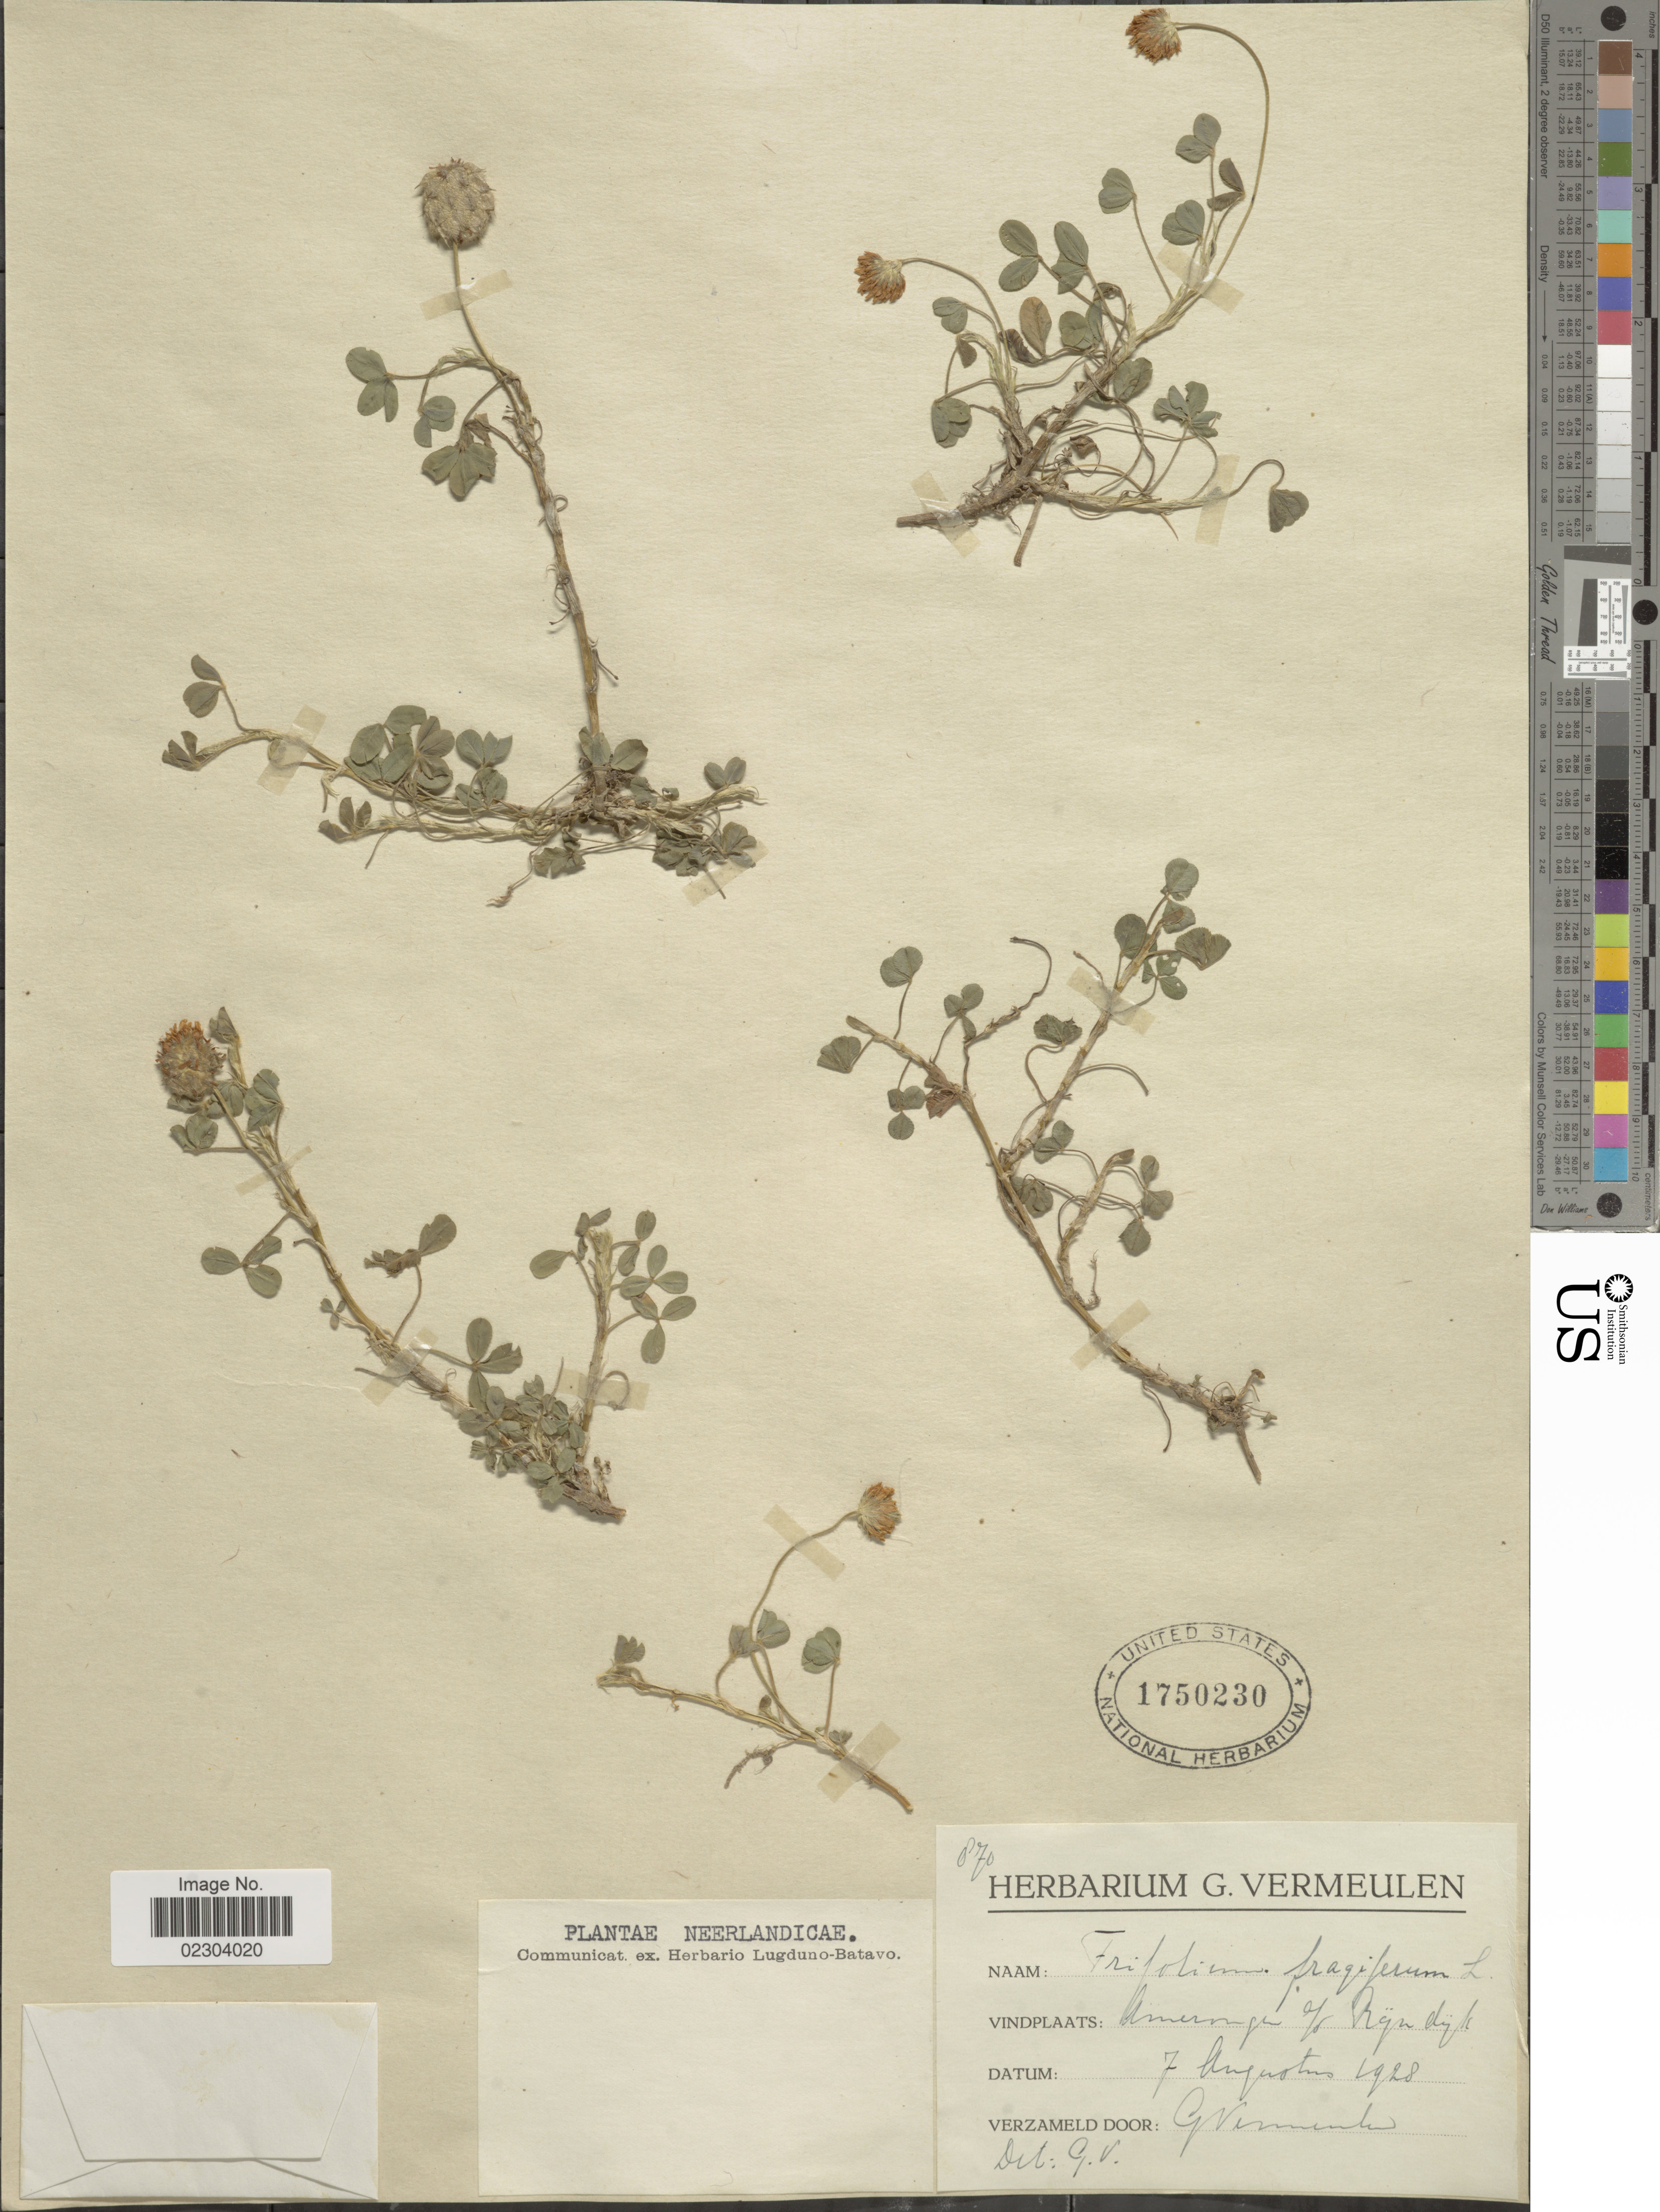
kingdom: Plantae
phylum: Tracheophyta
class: Magnoliopsida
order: Fabales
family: Fabaceae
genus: Trifolium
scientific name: Trifolium fragiferum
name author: L.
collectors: G. Vermeulen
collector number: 870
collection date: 1928-08-07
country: Netherlands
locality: Amerongen at Rijndijk.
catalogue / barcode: US 1750230